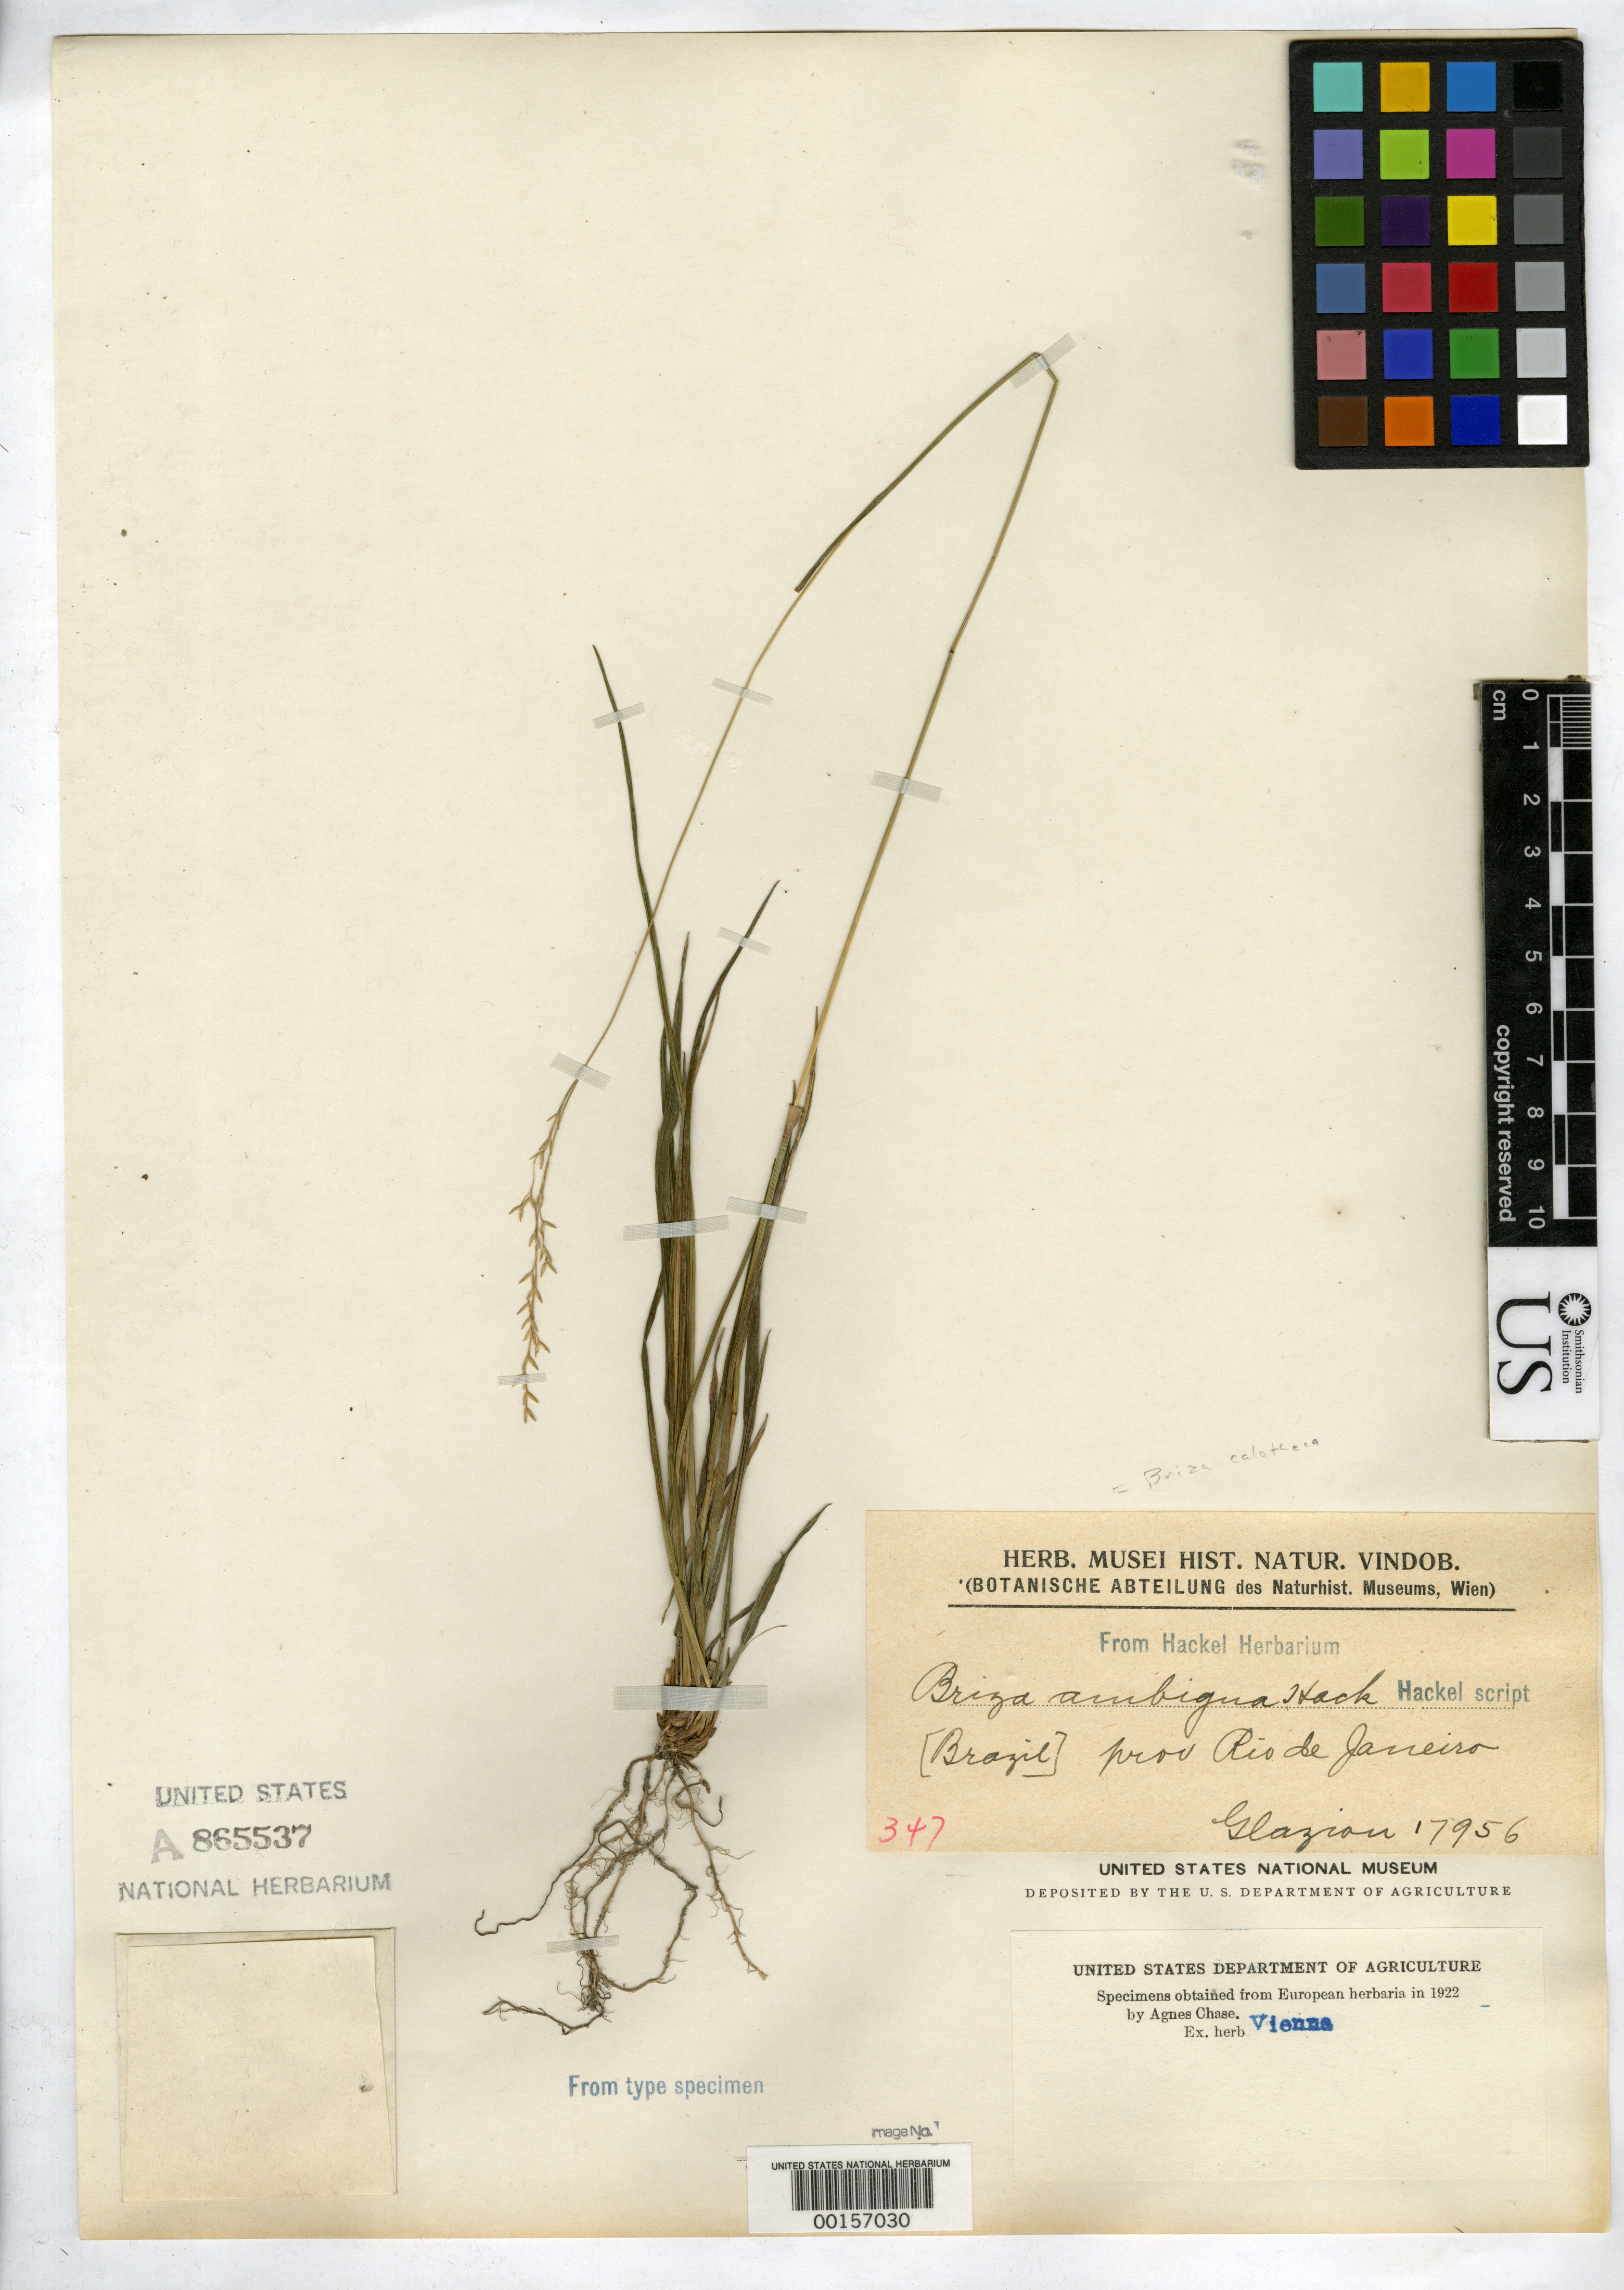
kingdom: Plantae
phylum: Tracheophyta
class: Liliopsida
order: Poales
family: Poaceae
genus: Briza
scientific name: Briza ambigua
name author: Hack.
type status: Type Fragment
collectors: A. F. M. Glaziou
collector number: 17956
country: Brazil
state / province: Rio de Janeiro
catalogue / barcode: US 865537A